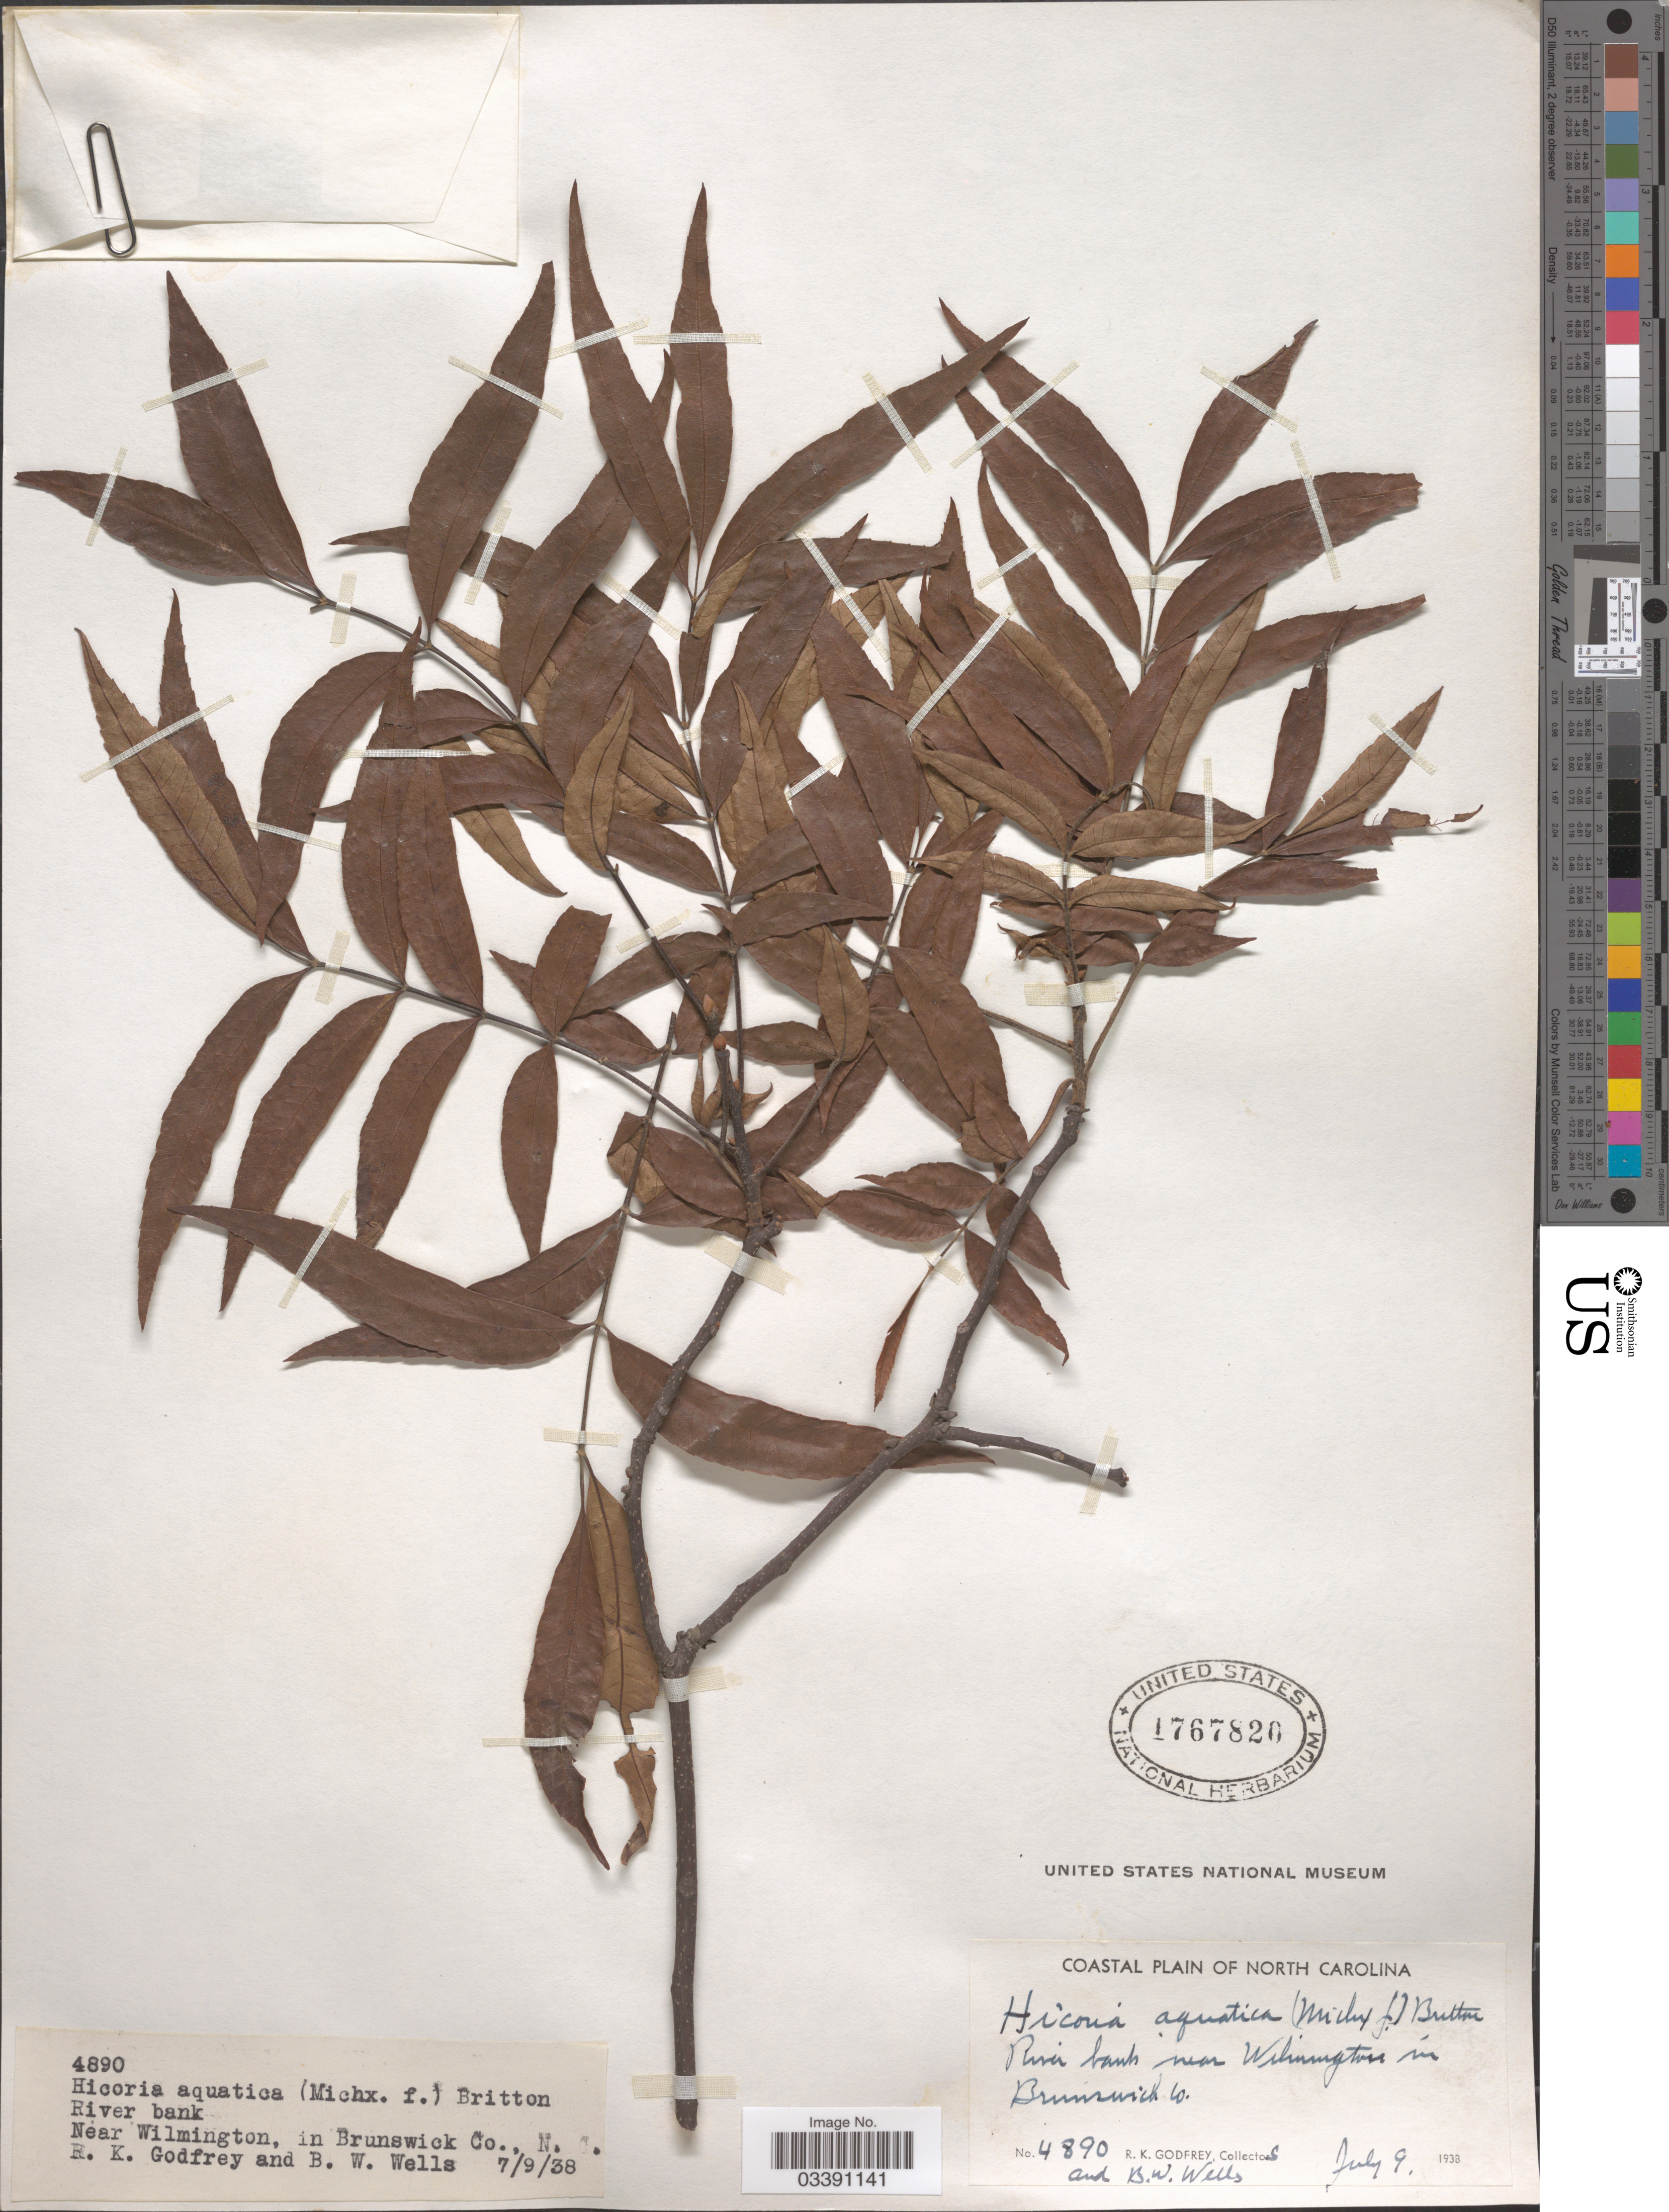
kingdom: Plantae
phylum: Tracheophyta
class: Magnoliopsida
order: Fagales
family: Juglandaceae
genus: Carya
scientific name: Carya aquatica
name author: (F. Michx.) Nutt.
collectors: R. K. Godfrey & B. Wells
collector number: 4890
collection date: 1938-07-09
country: United States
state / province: North Carolina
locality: Coastal Plain of North Carolina. River bank near Wilmington in Brunswick Co.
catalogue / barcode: US 1768720